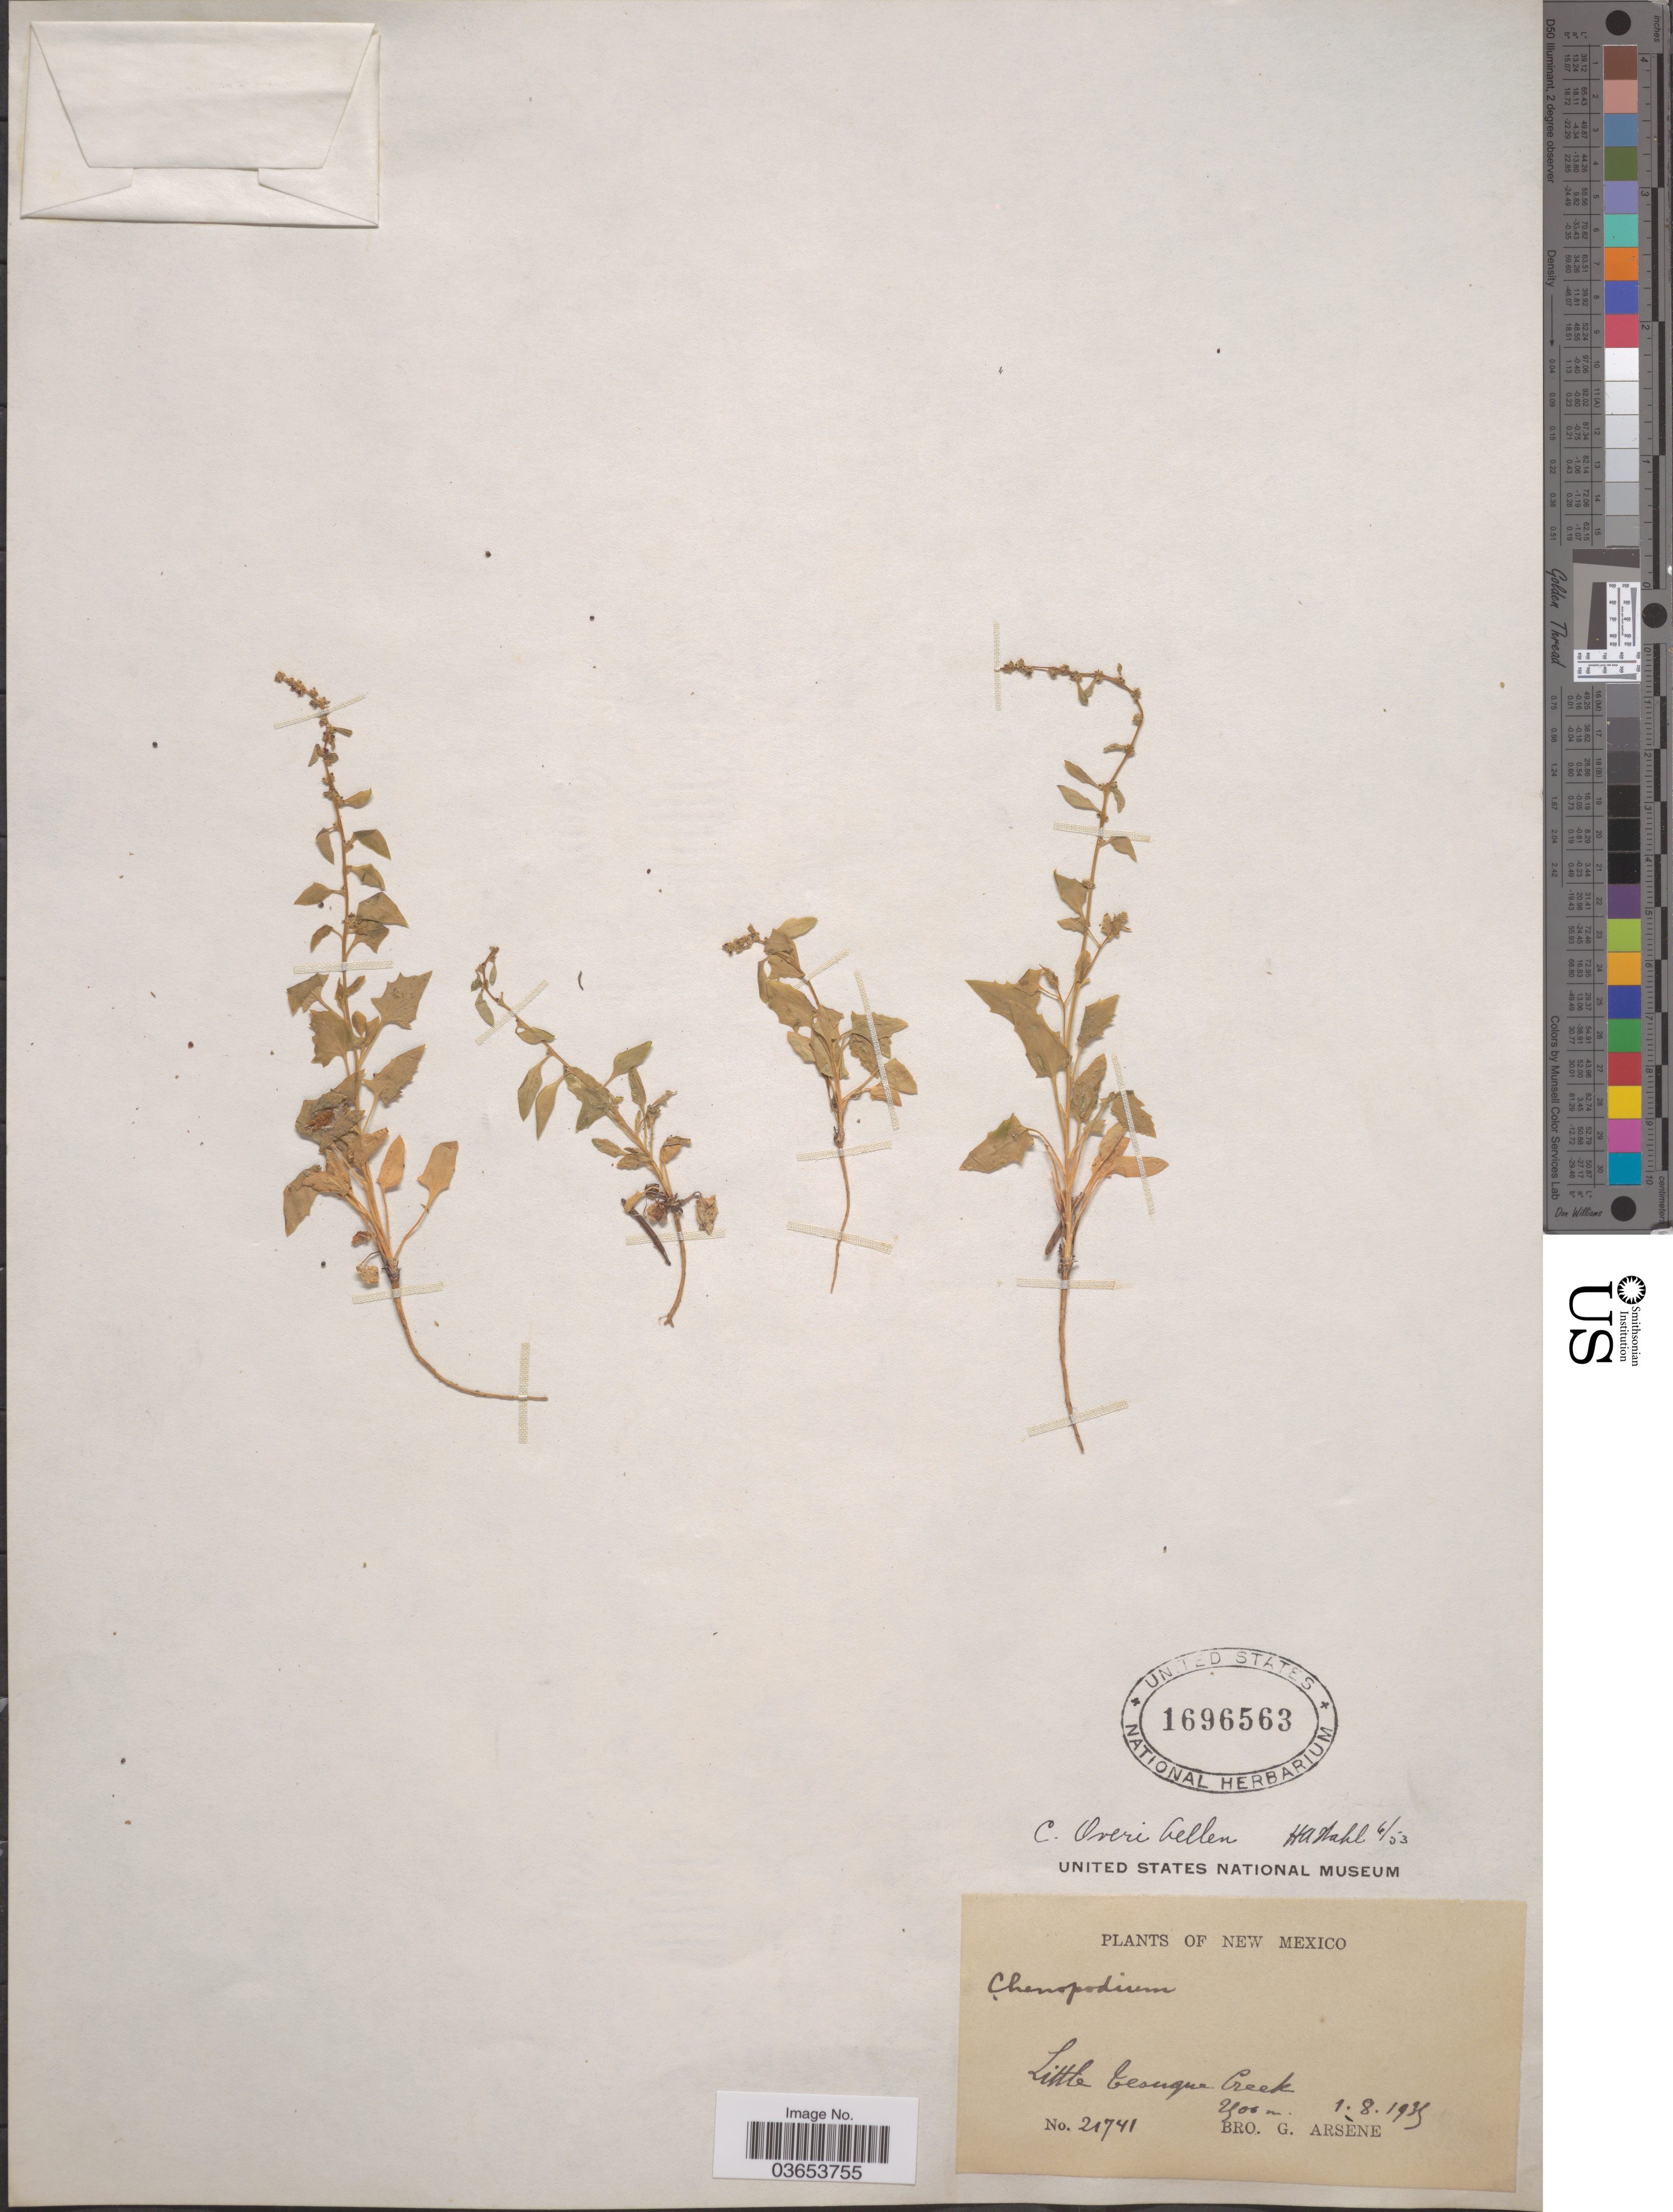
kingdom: Plantae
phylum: Tracheophyta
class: Magnoliopsida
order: Caryophyllales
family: Amaranthaceae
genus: Chenopodium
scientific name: Chenopodium overi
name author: Aellen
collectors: Bro. G. Arsène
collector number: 21741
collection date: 1935-01-08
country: United States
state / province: New Mexico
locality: Little Tesuque Creek.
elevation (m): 2500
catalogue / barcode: US 1696563